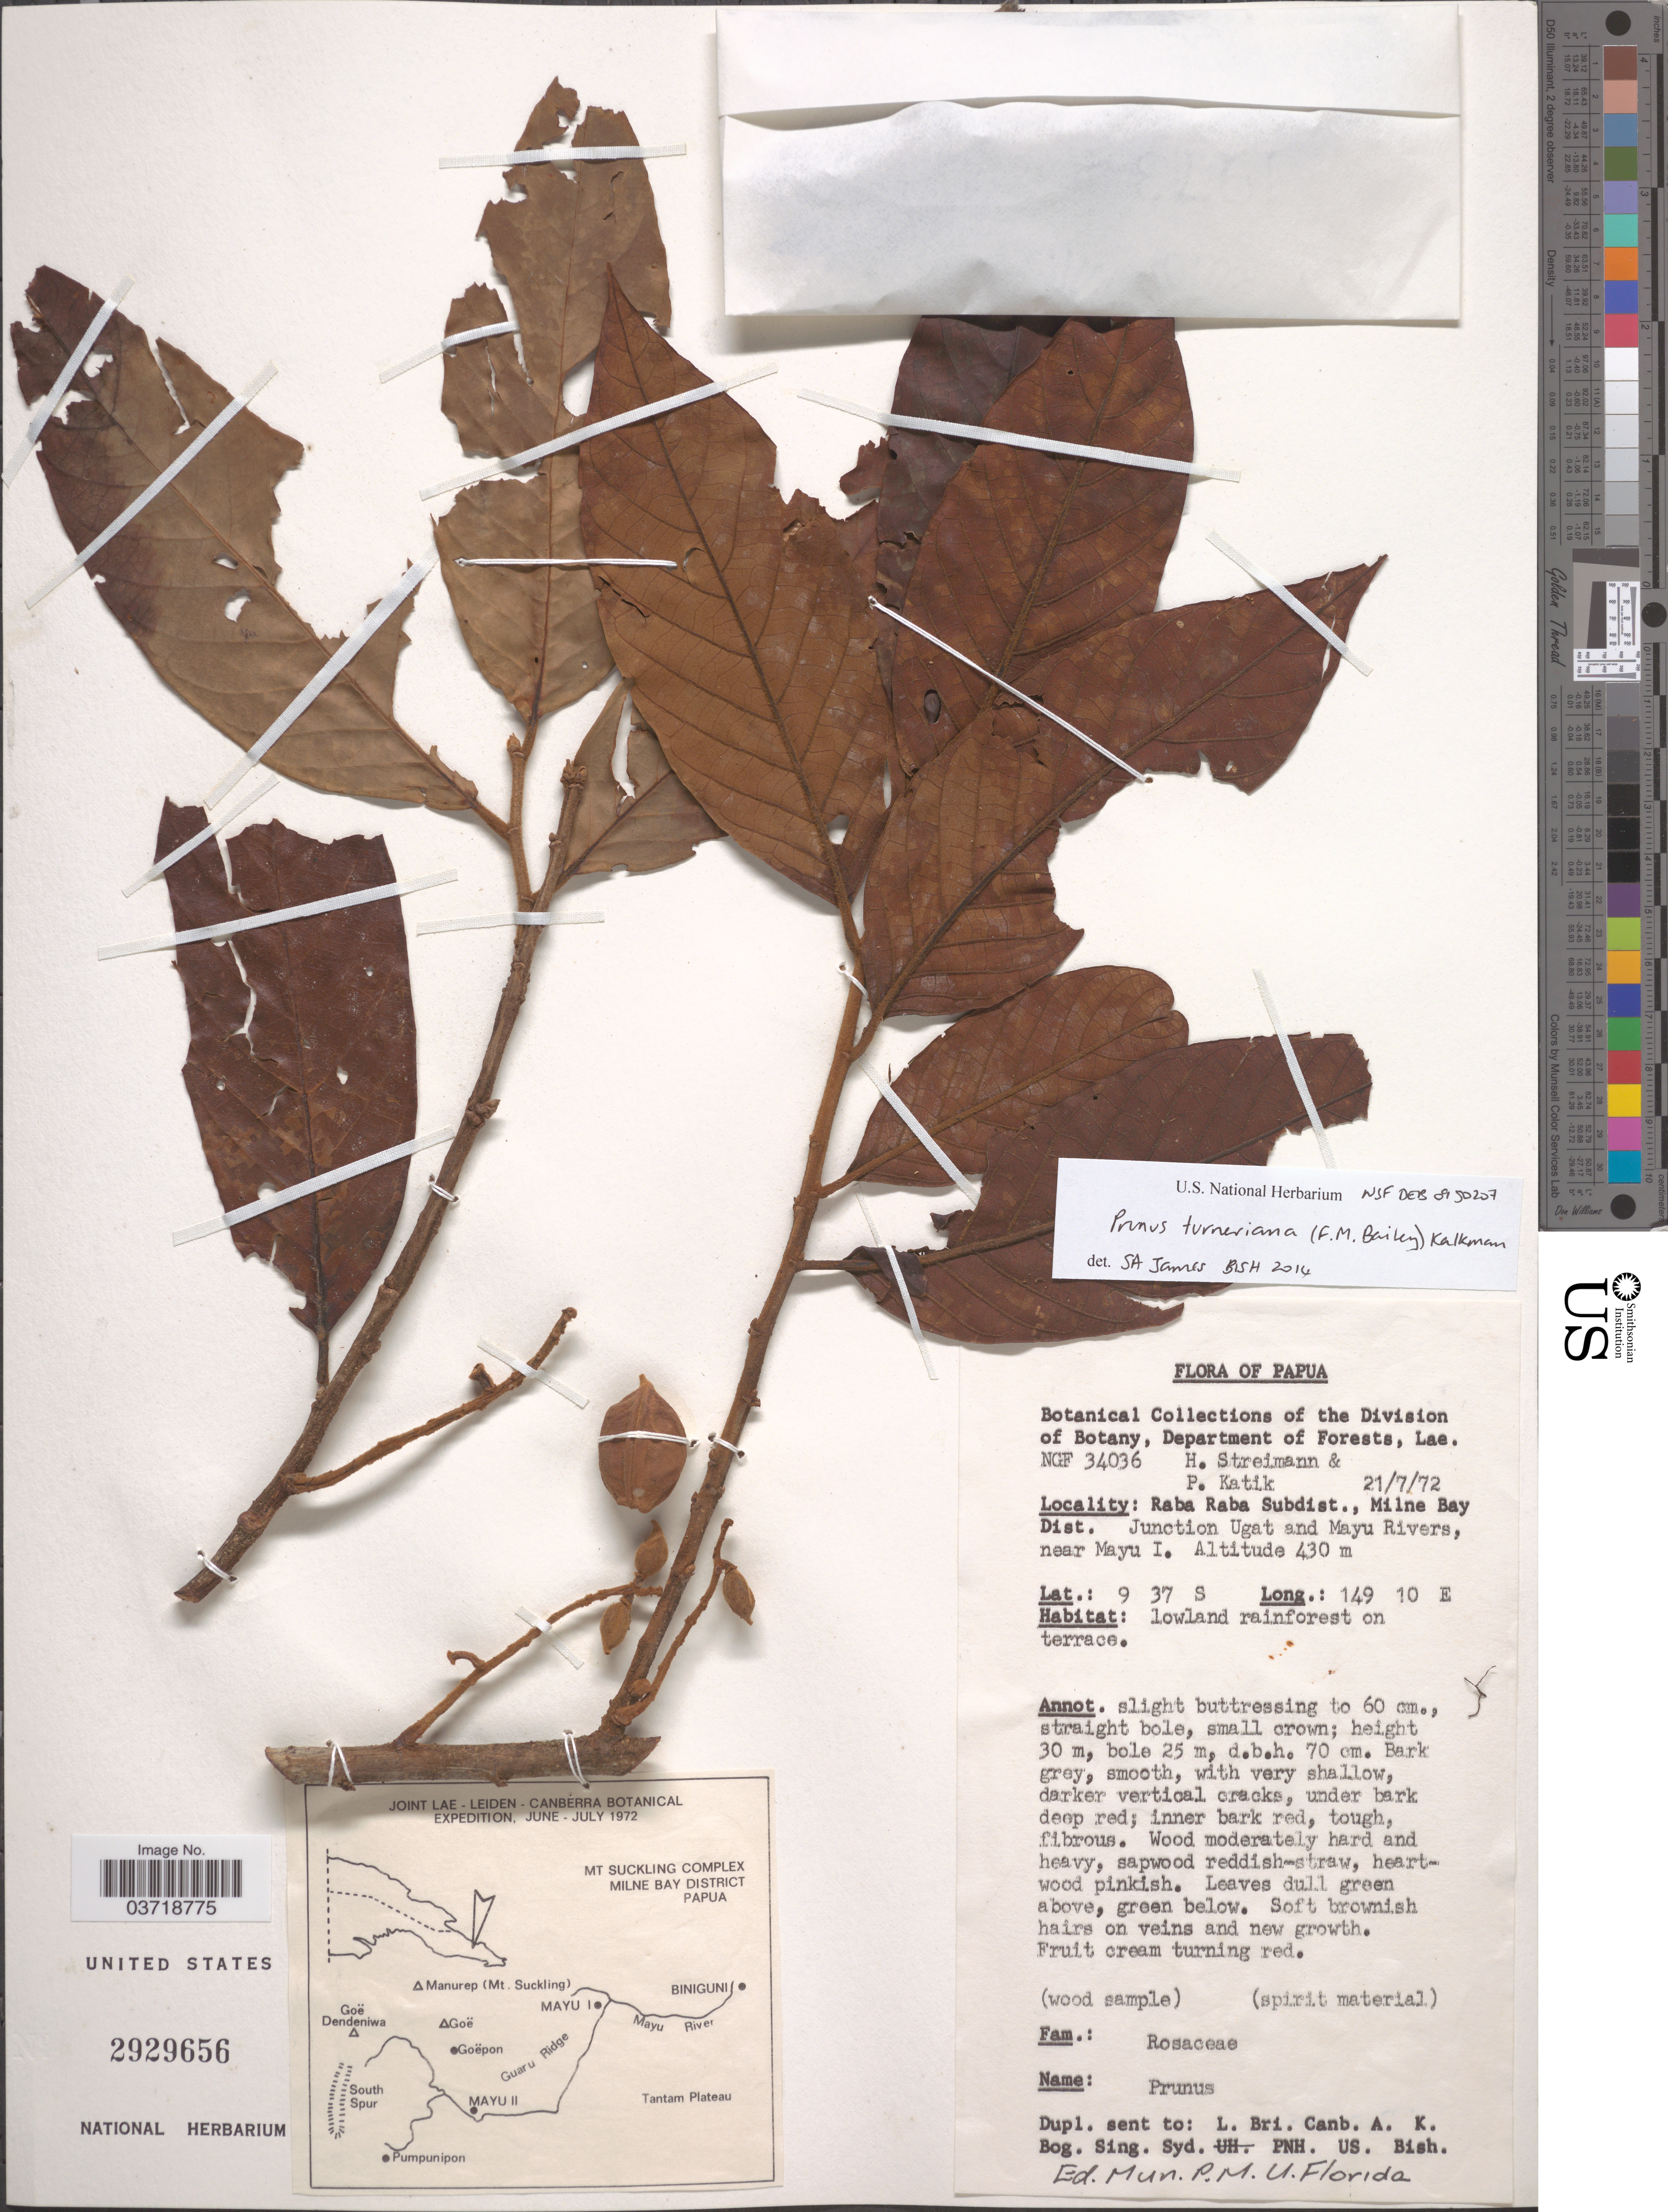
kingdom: Plantae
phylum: Tracheophyta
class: Magnoliopsida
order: Rosales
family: Rosaceae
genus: Prunus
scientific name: Prunus turneriana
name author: (F.M. Bailey) Kalkman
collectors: H. Streiman & P. Katik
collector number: NGF 34036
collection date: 1972-07-21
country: Papua New Guinea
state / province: Milne Bay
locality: Papua. Raba Raba Subdist., Milne Bay Dist. Junction Ugat and Mayu Rivers, near Mayu I.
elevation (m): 430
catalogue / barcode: US 2929656